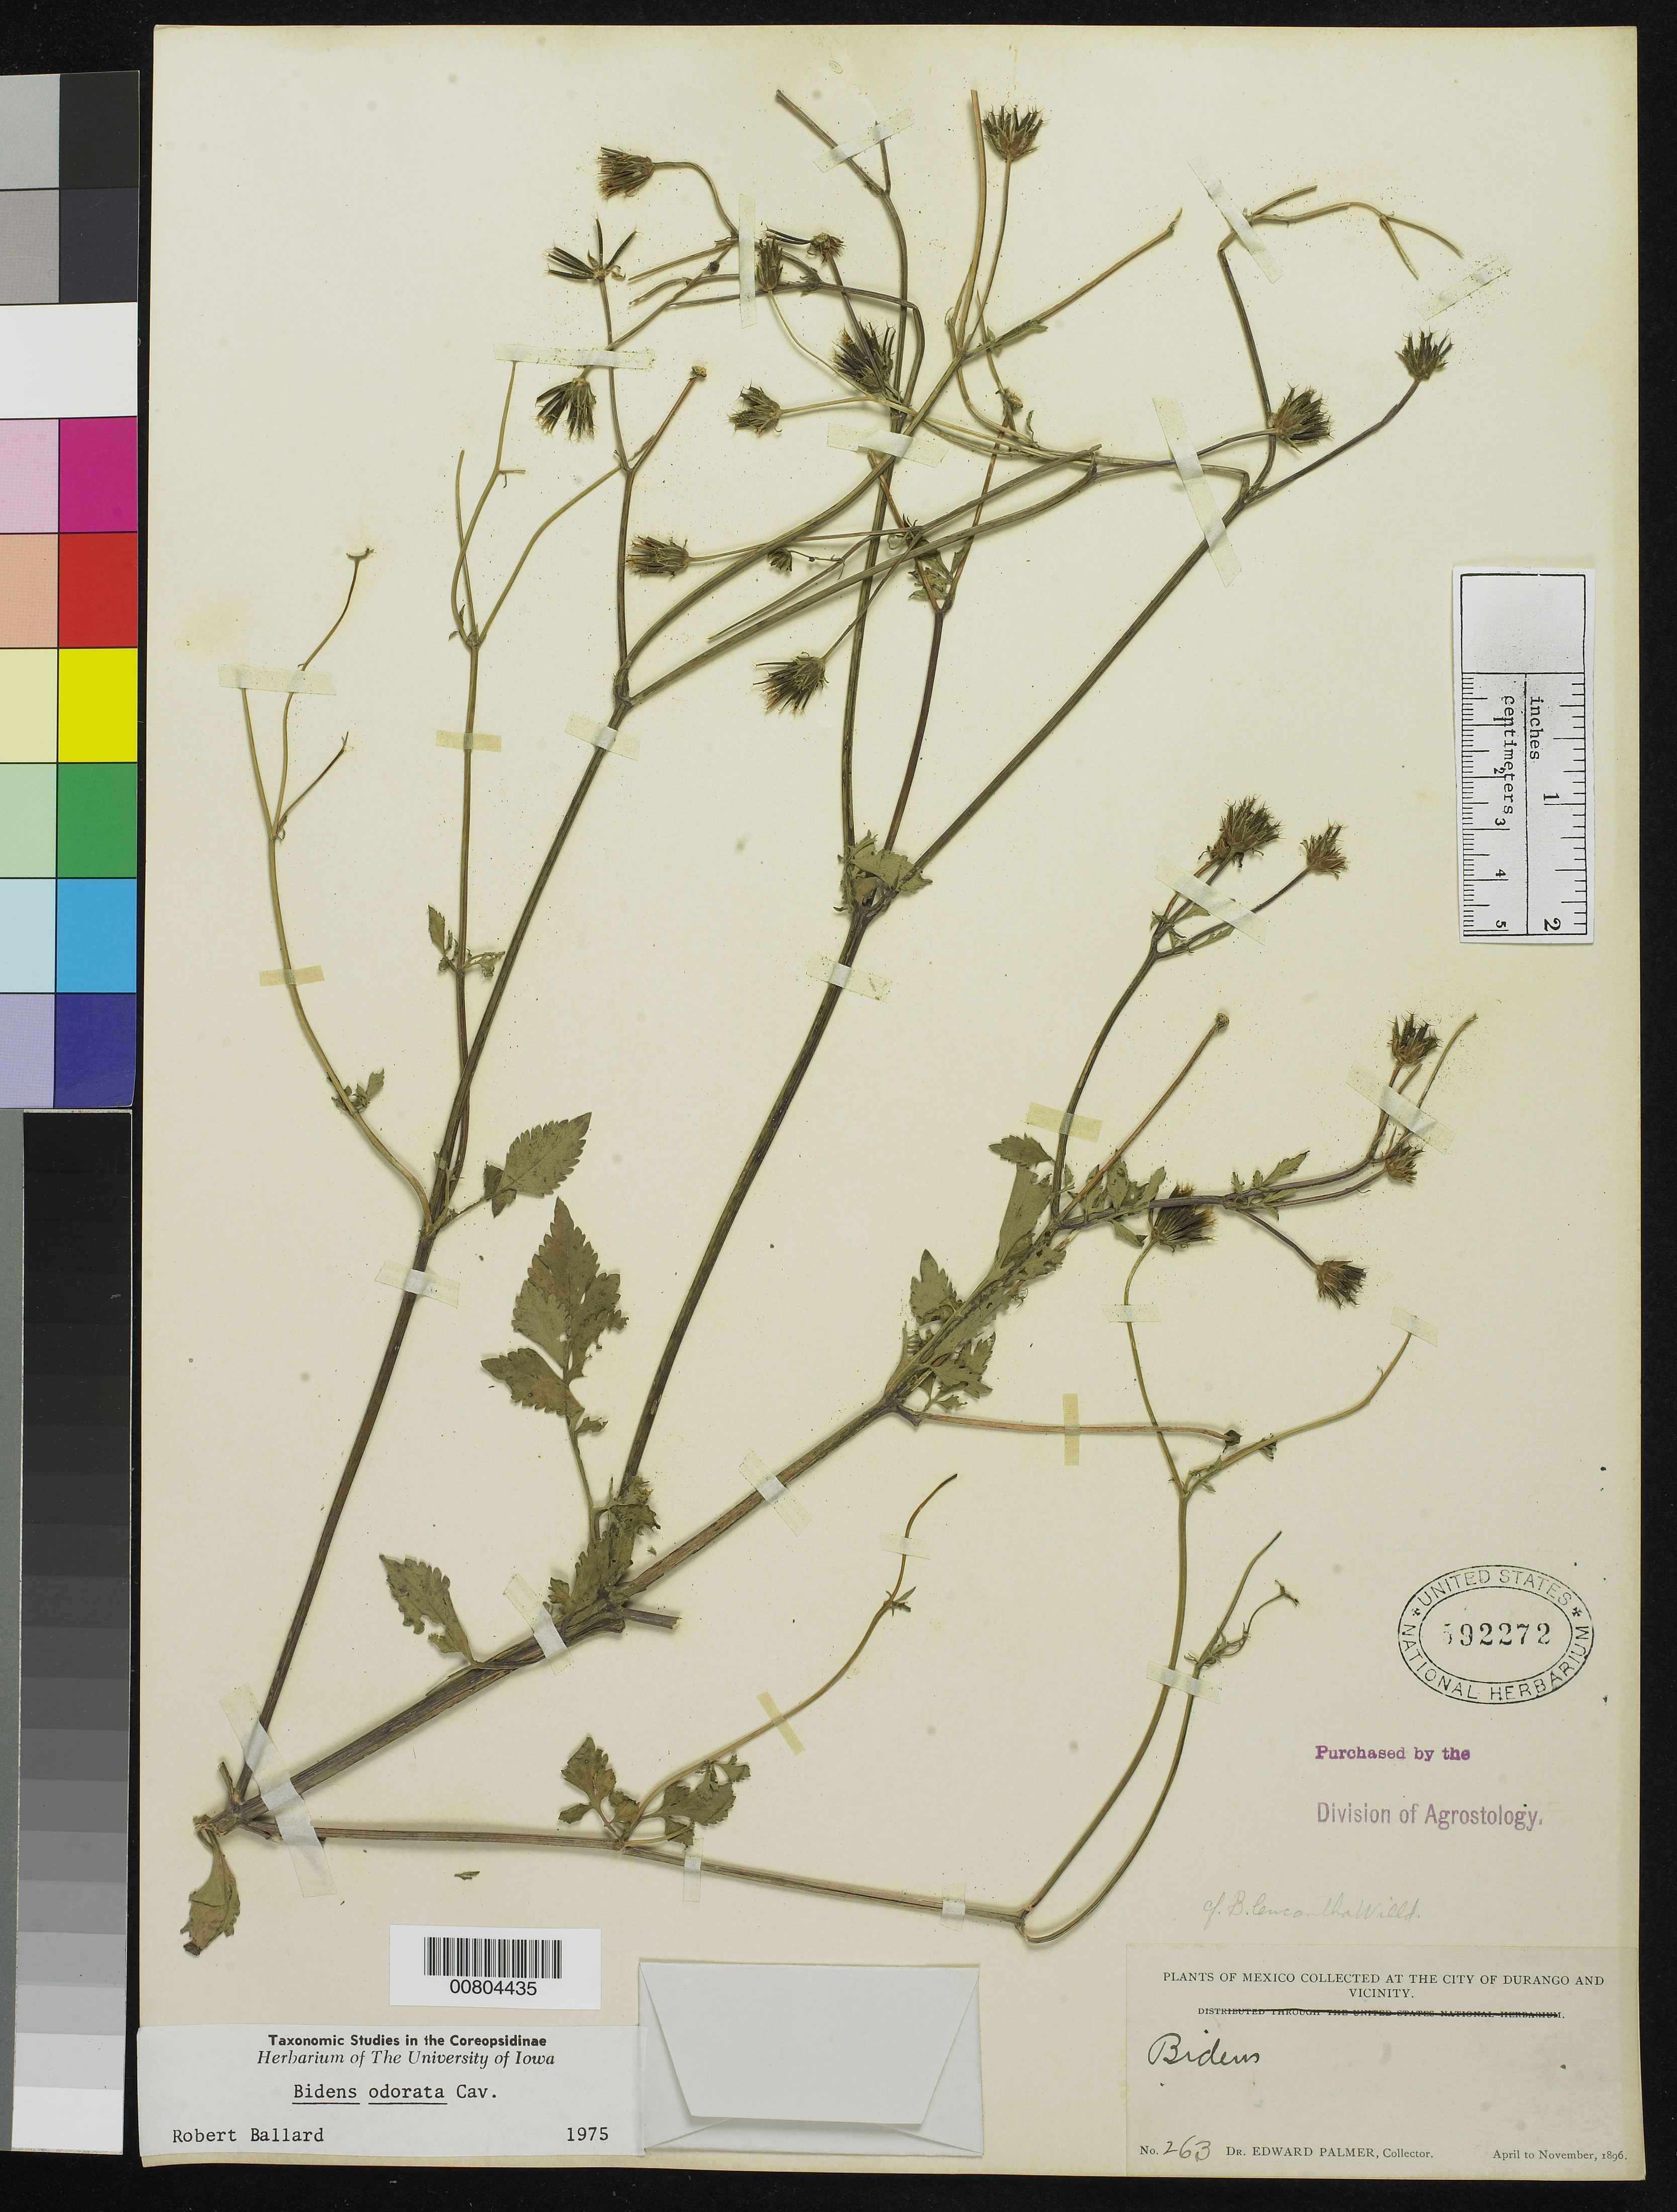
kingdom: Plantae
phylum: Tracheophyta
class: Magnoliopsida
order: Asterales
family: Asteraceae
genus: Bidens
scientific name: Bidens odorata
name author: Cav.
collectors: E. Palmer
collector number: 263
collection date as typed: Apr 1896 to -- Nov 1896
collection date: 1896-04/1896-11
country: Mexico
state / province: Durango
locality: City of Durango and vicinity.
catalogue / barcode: US 592272